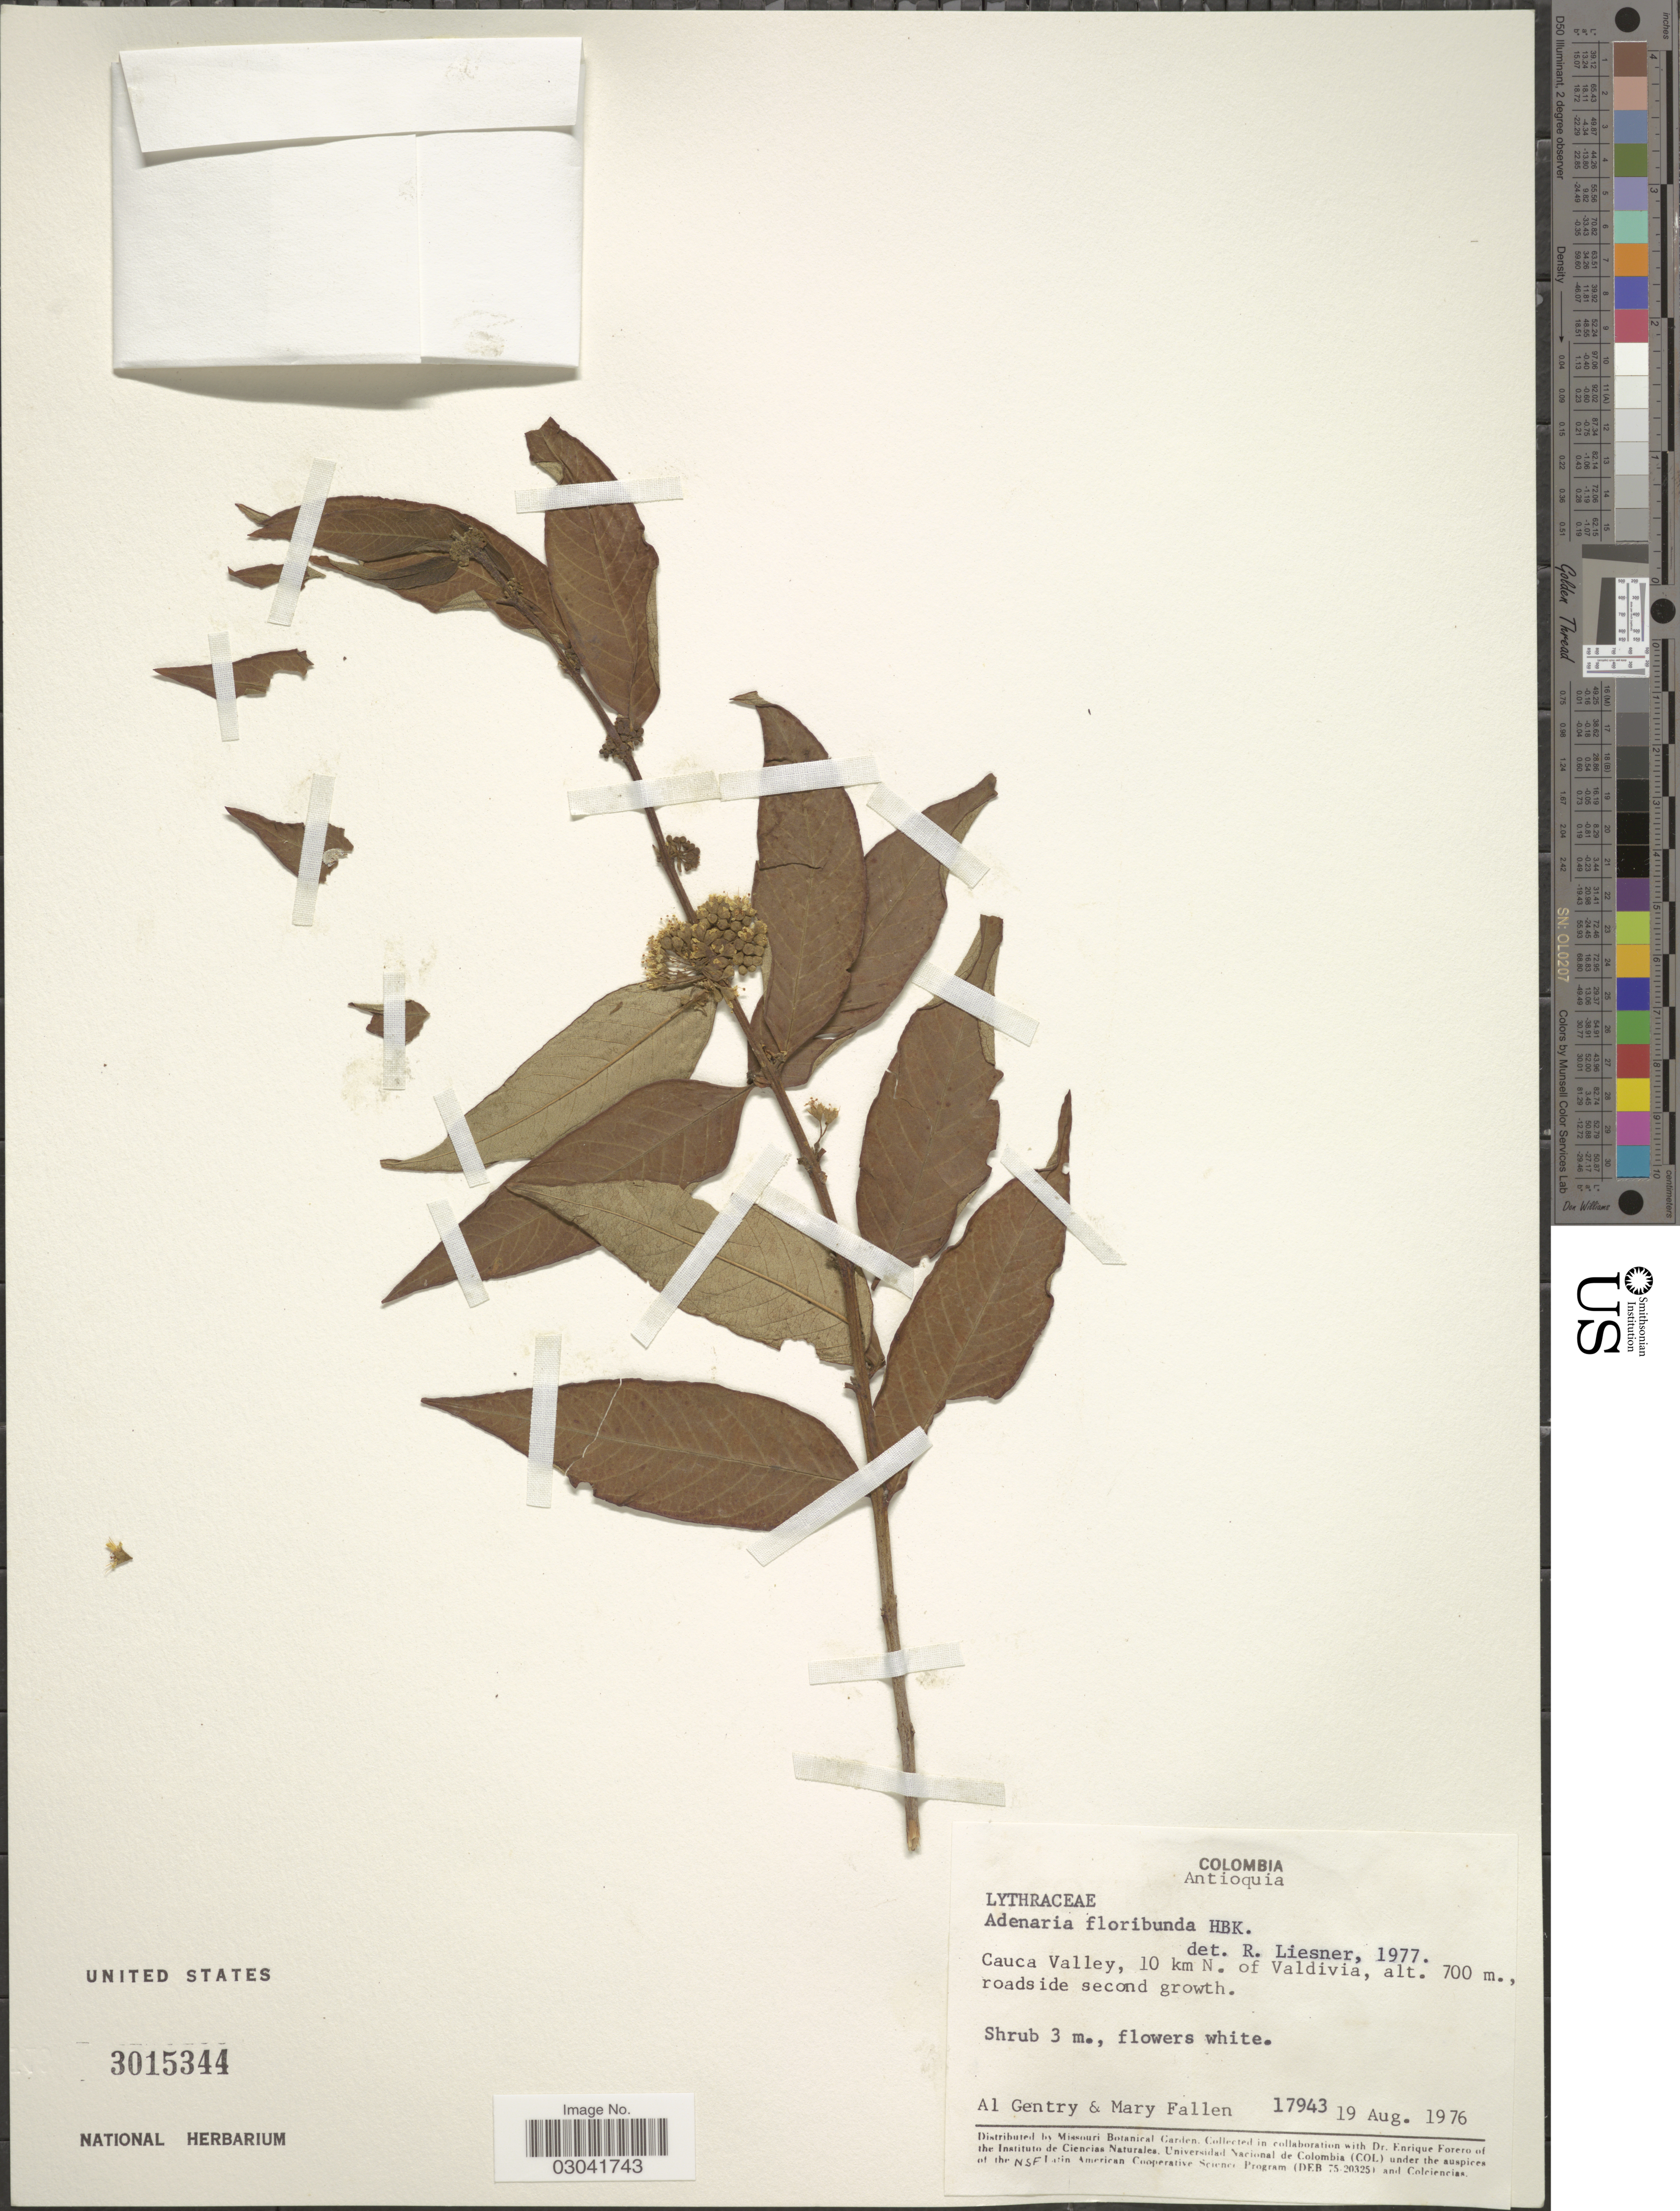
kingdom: Plantae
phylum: Tracheophyta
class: Magnoliopsida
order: Myrtales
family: Lythraceae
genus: Adenaria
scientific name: Adenaria floribunda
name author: Kunth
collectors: A. H. Gentry & M. Fallen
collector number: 17943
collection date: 1976-08-19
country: Colombia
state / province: Antioquia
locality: Cauca Valley, 10 km N. of Valdivia.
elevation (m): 700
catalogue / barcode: US 3015344